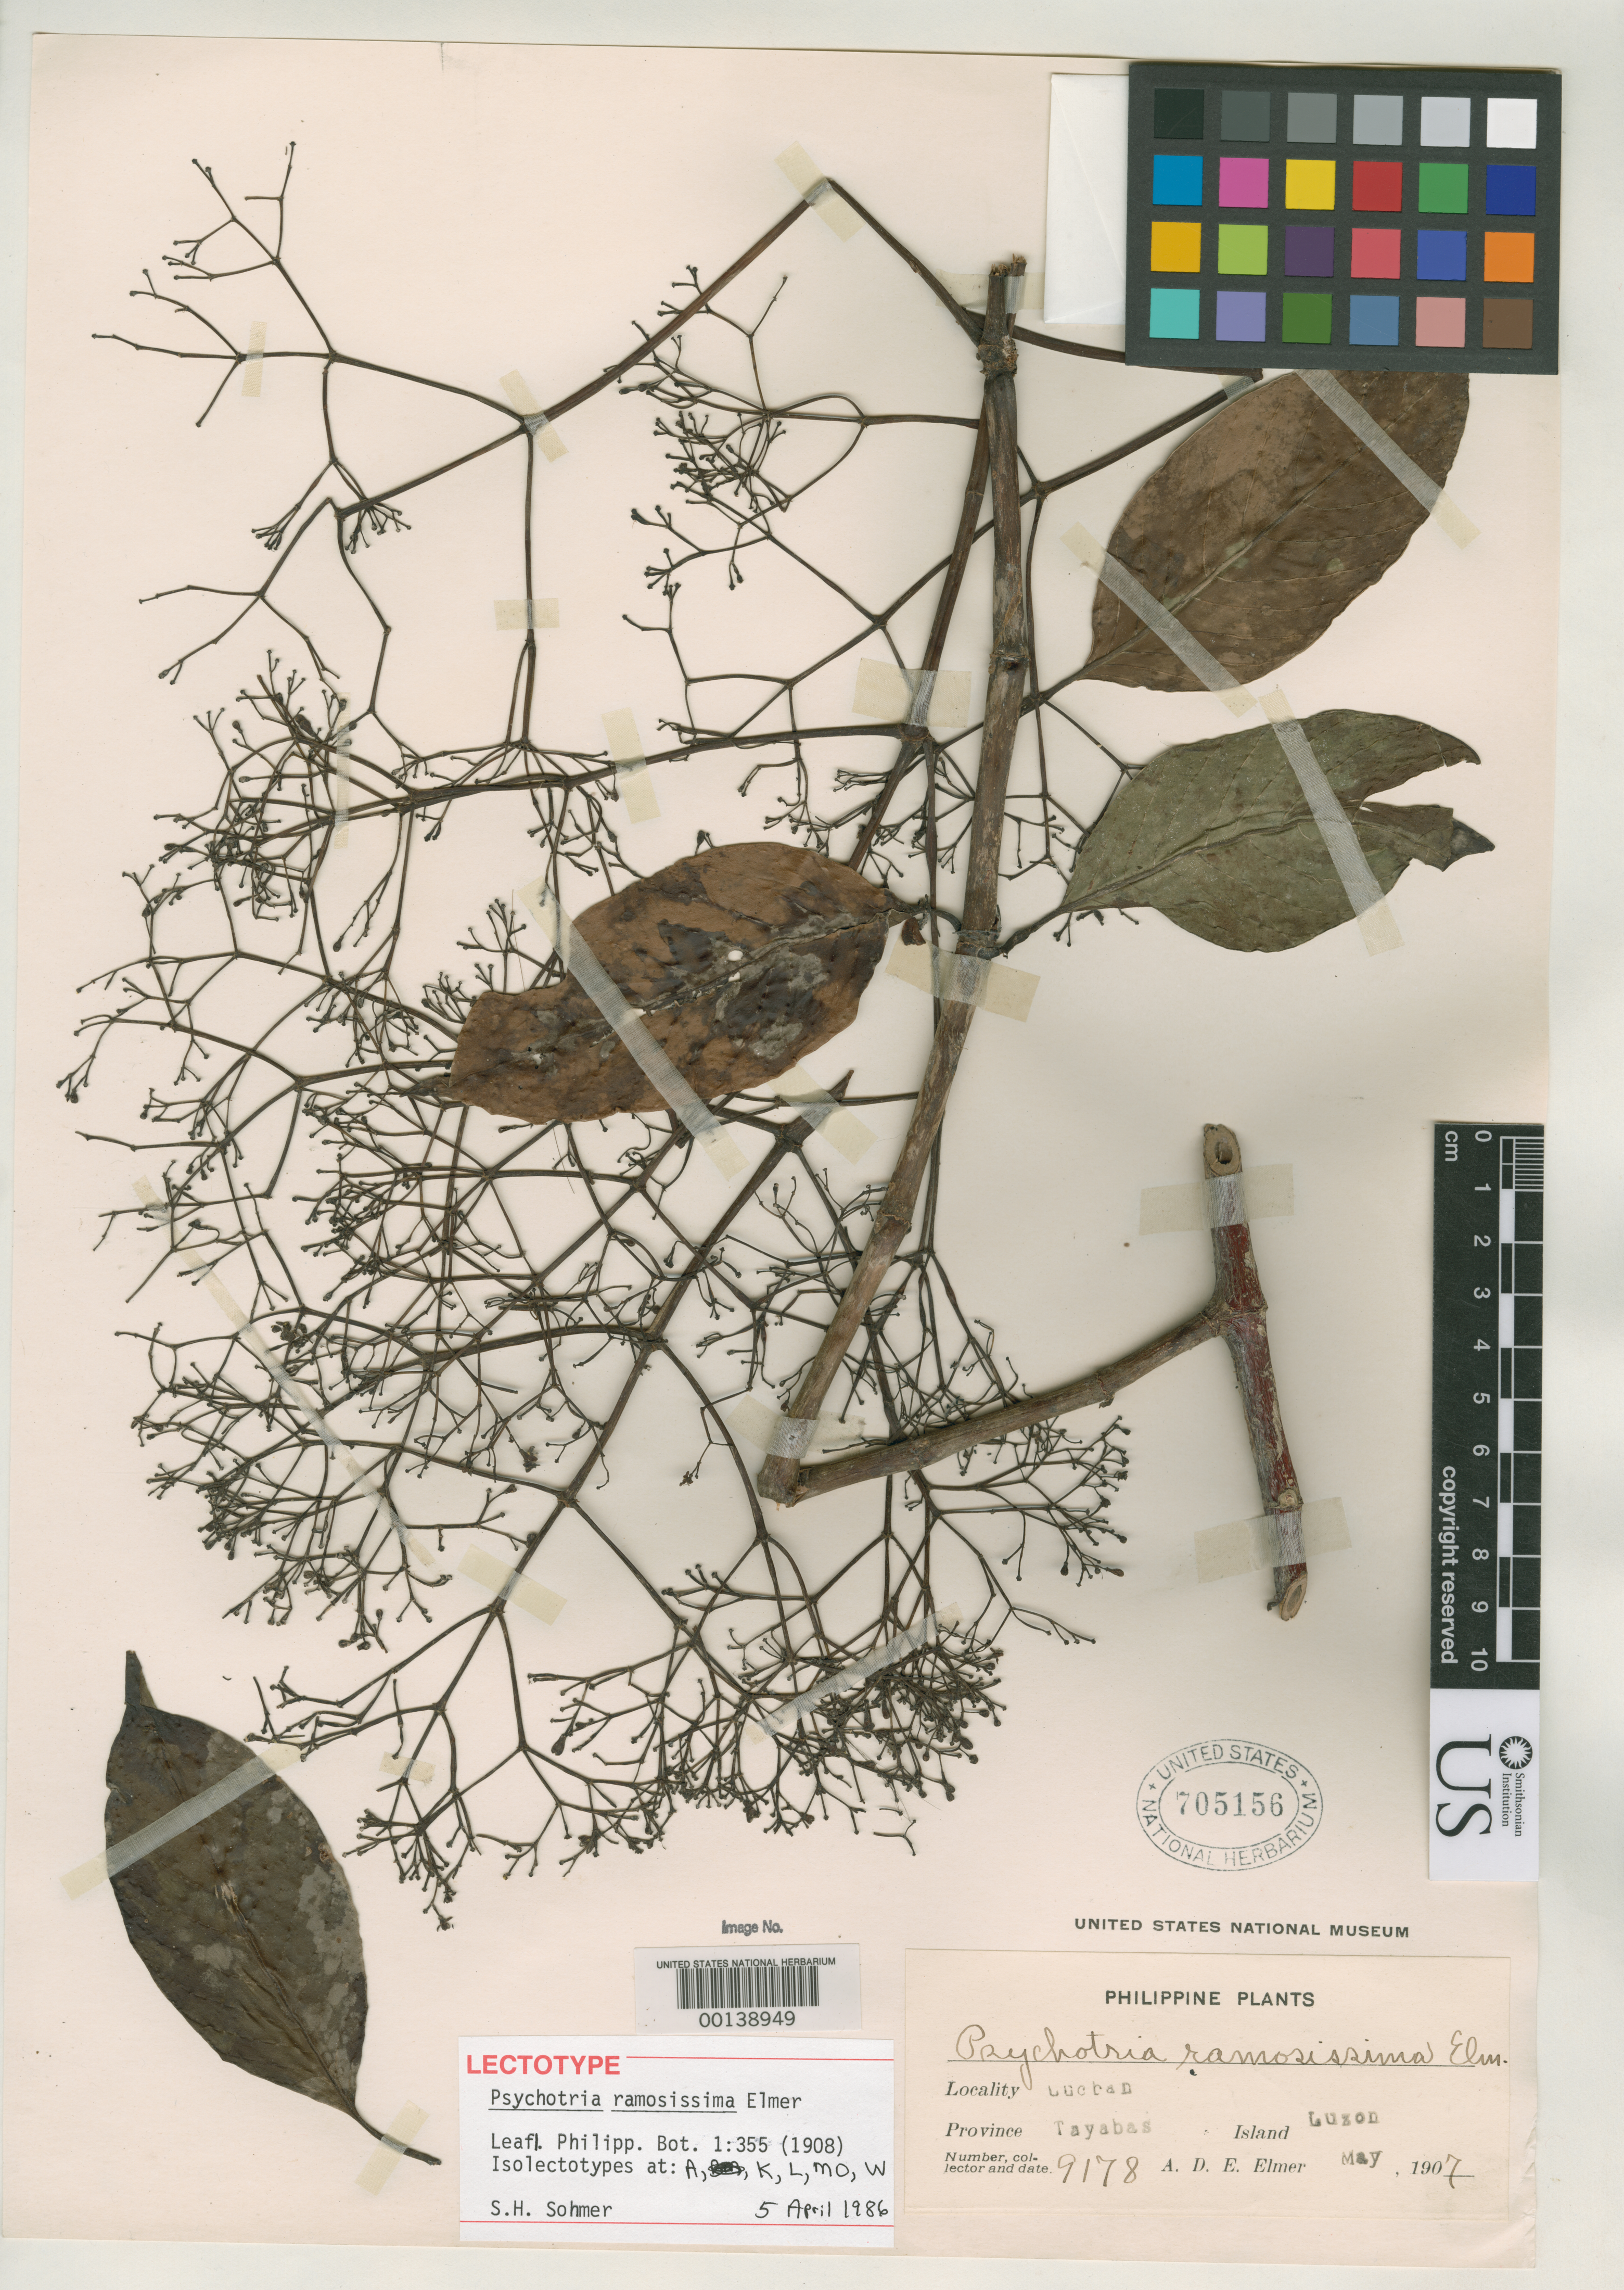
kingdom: Plantae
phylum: Tracheophyta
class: Magnoliopsida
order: Gentianales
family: Rubiaceae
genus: Psychotria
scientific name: Psychotria ramosissima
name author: Elmer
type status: Isotype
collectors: A. D. E. Elmer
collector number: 9178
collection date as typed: May 1907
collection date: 1907-05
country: Philippines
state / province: Calabarzon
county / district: Quezon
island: Luzon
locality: Lucban, Province of Tayabas, Luzon.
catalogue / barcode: US 705156